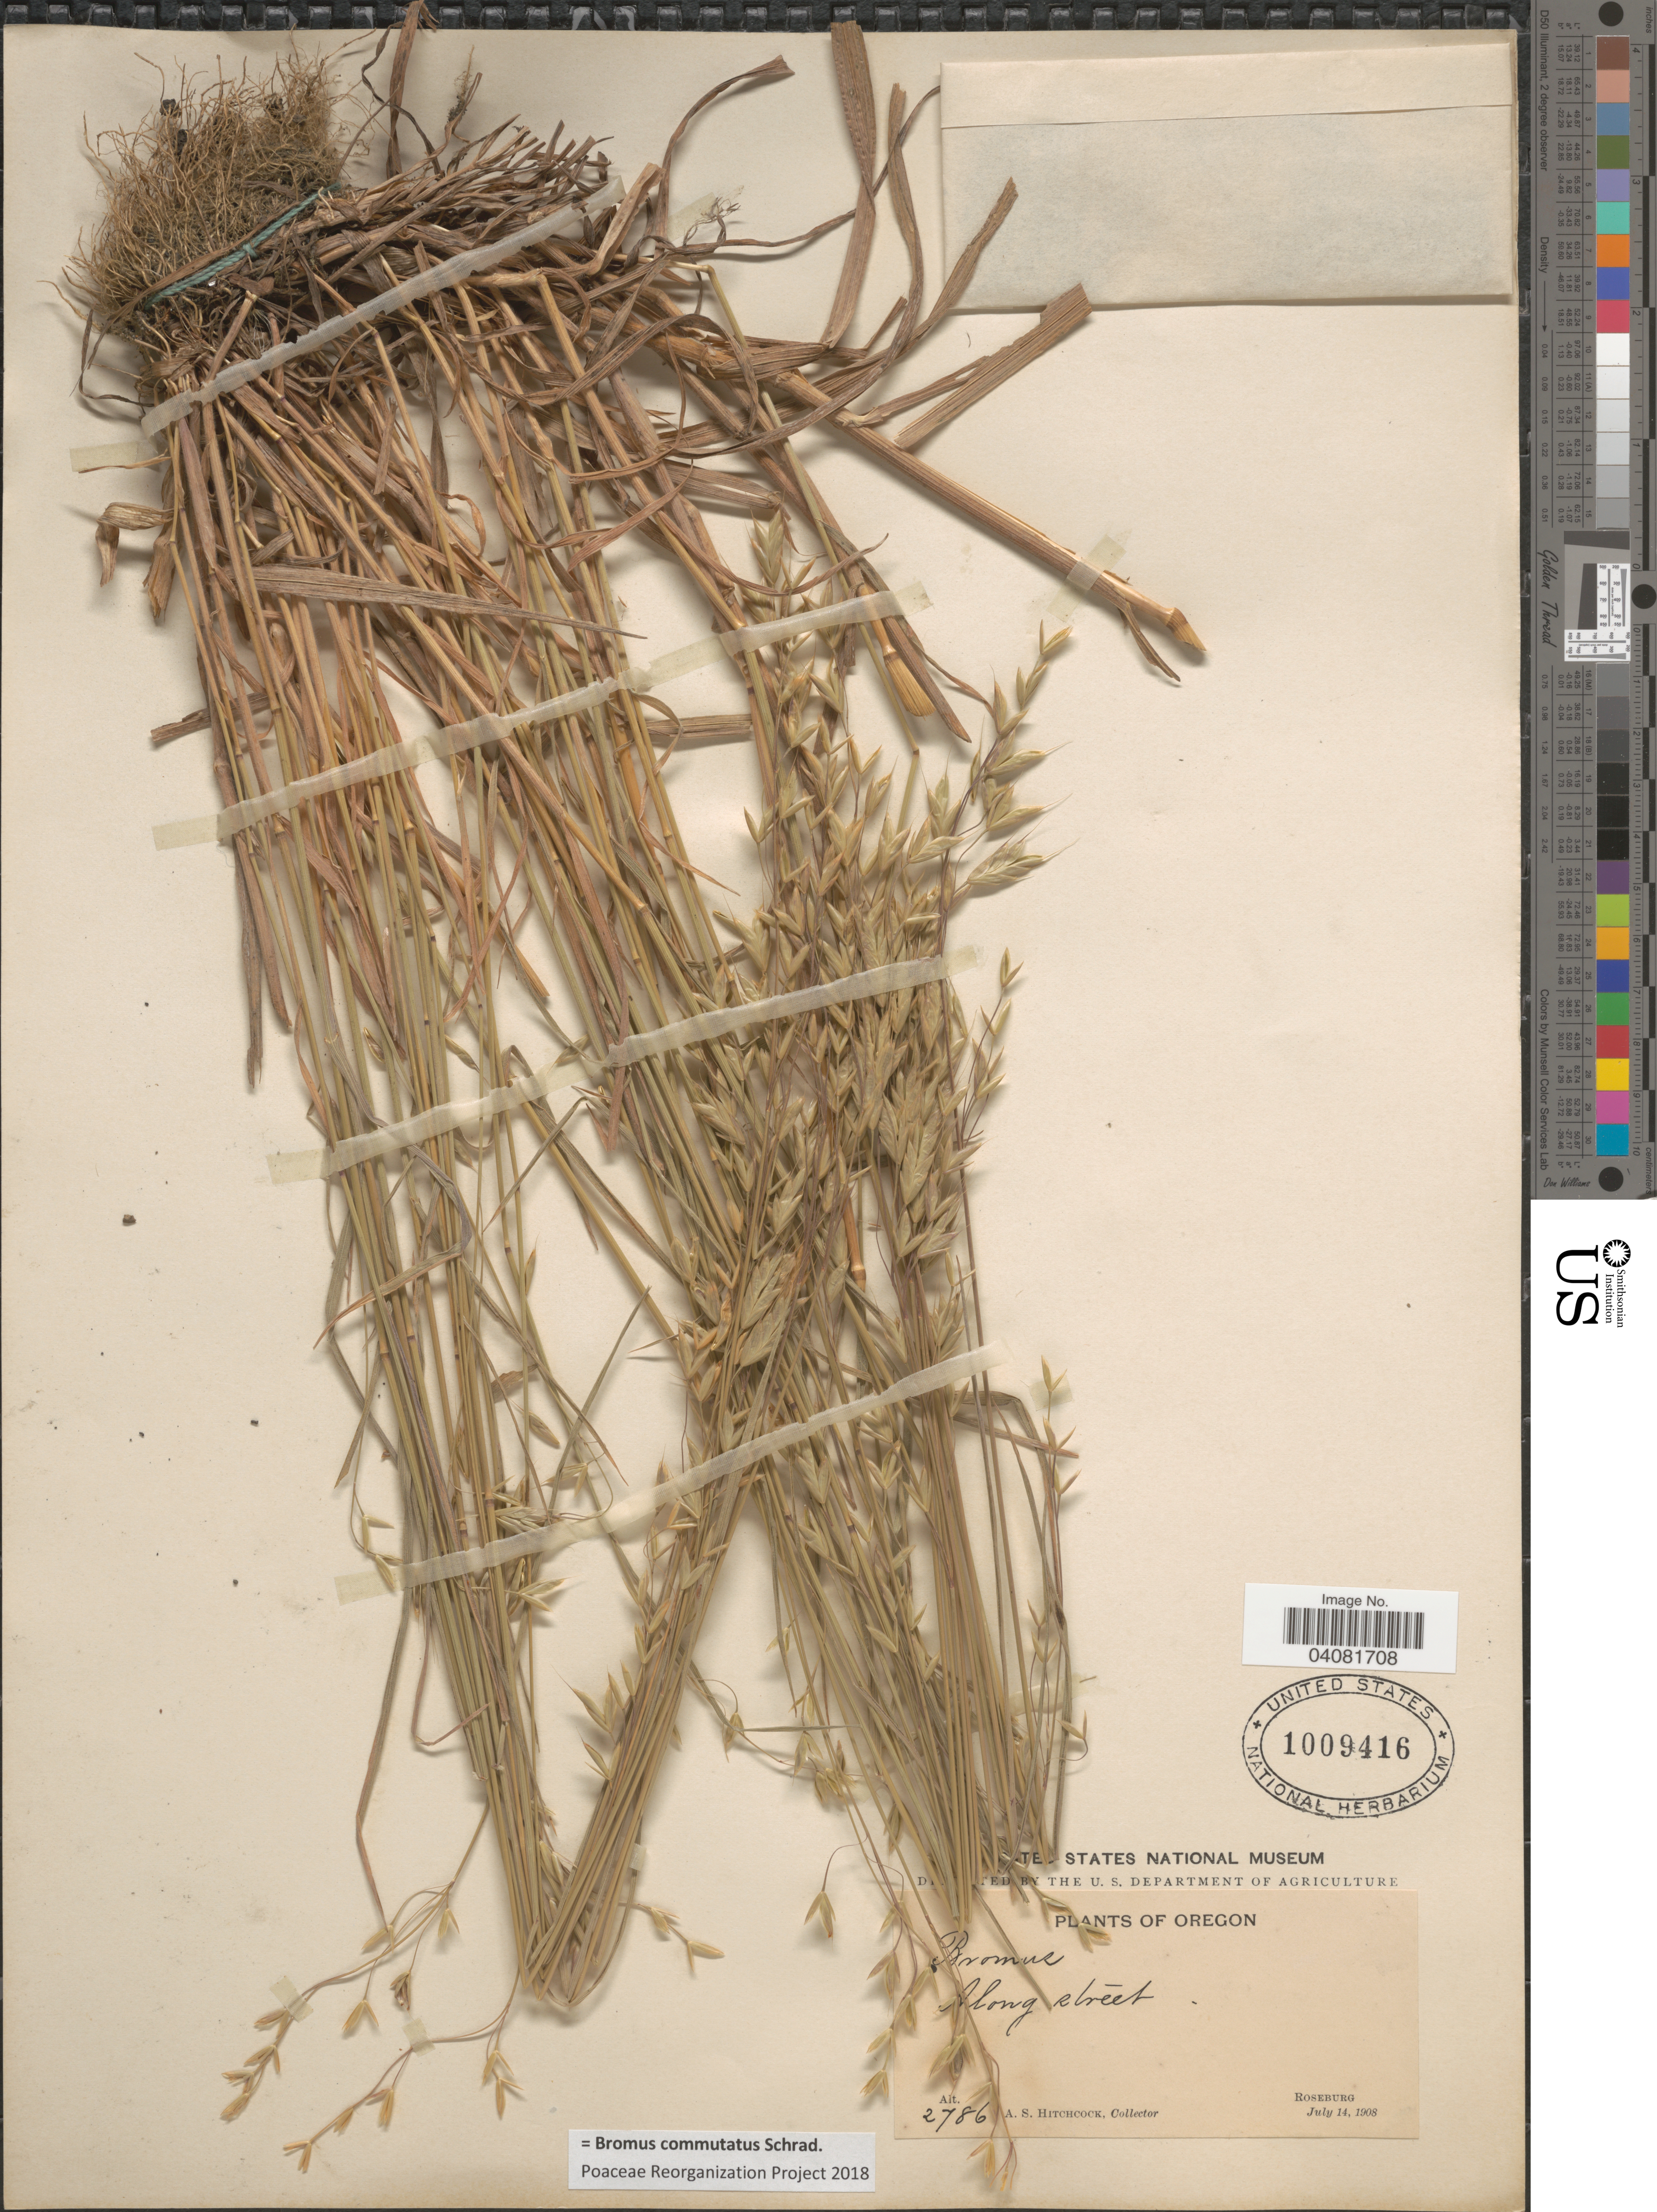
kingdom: Plantae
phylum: Tracheophyta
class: Liliopsida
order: Poales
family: Poaceae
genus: Bromus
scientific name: Bromus commutatus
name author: Schrad.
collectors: A. S. Hitchcock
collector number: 2786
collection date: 1908-07-14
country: United States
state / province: Oregon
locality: Roseburg.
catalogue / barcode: US 1009416